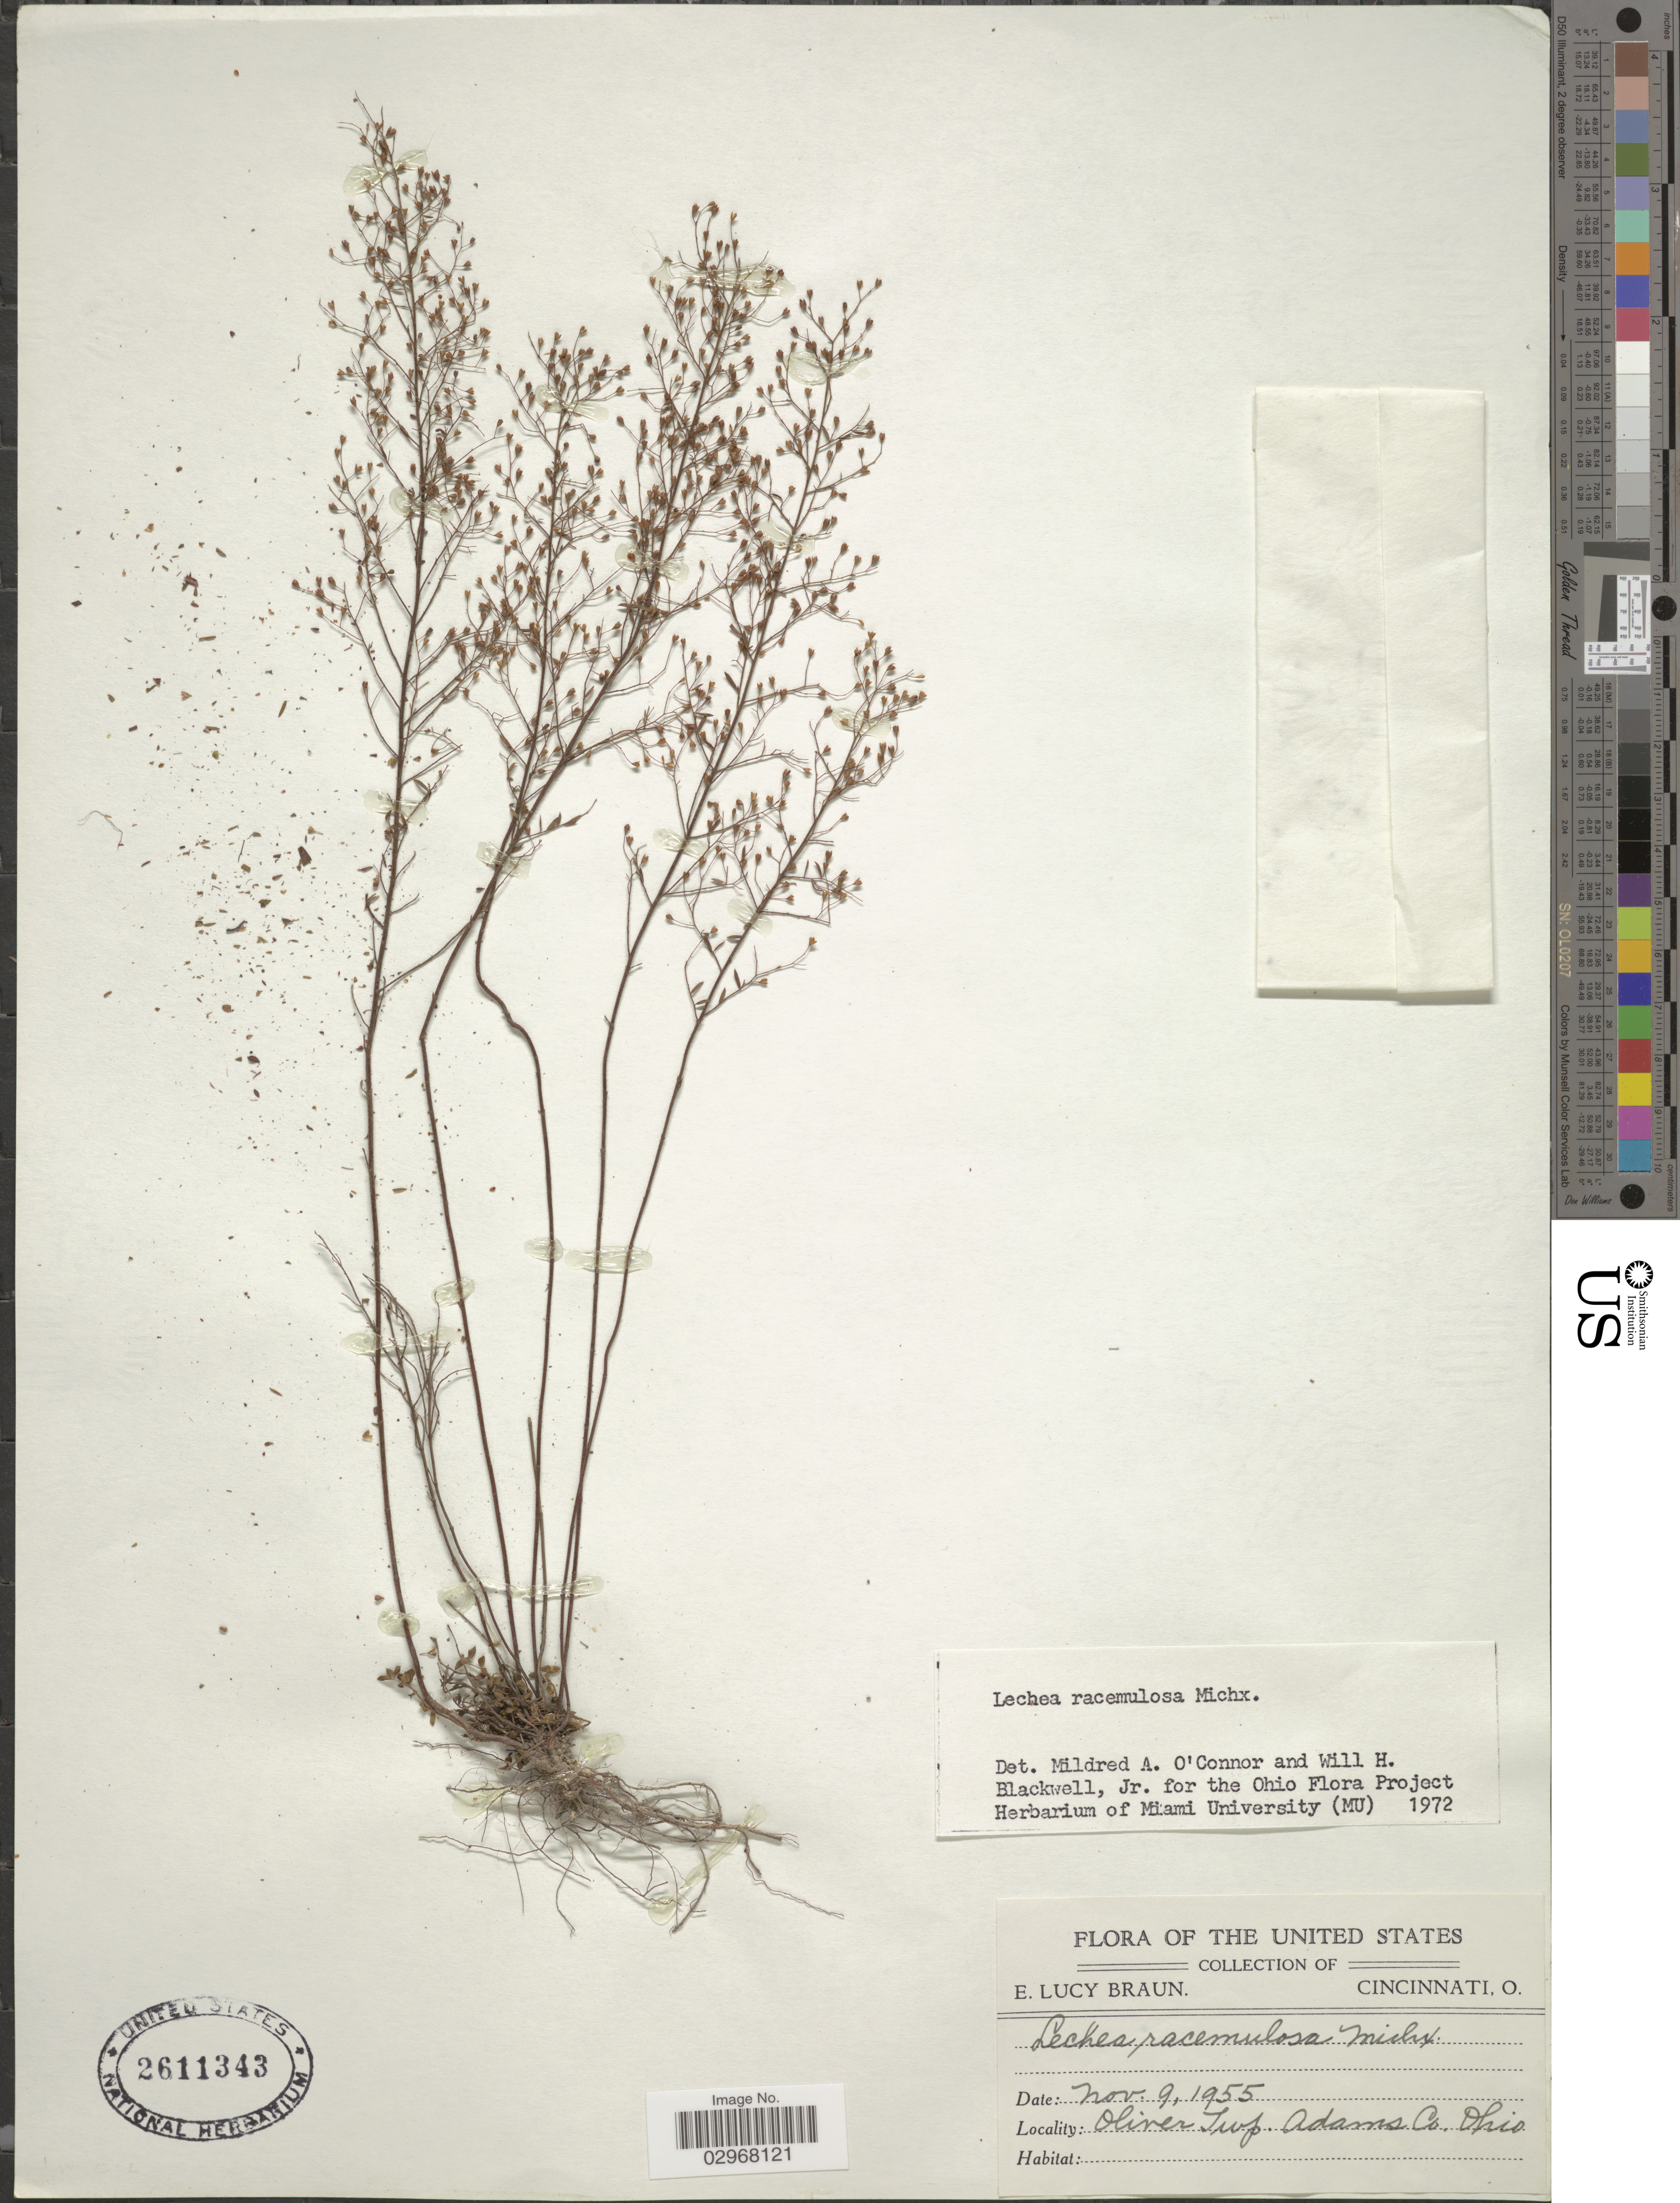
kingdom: Plantae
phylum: Tracheophyta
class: Magnoliopsida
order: Malvales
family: Cistaceae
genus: Lechea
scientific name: Lechea racemulosa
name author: Michx.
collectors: E. L. Braun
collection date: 1955-11-09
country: United States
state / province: Ohio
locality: Oliver Twp. Adams Co.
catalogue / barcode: US 2611343